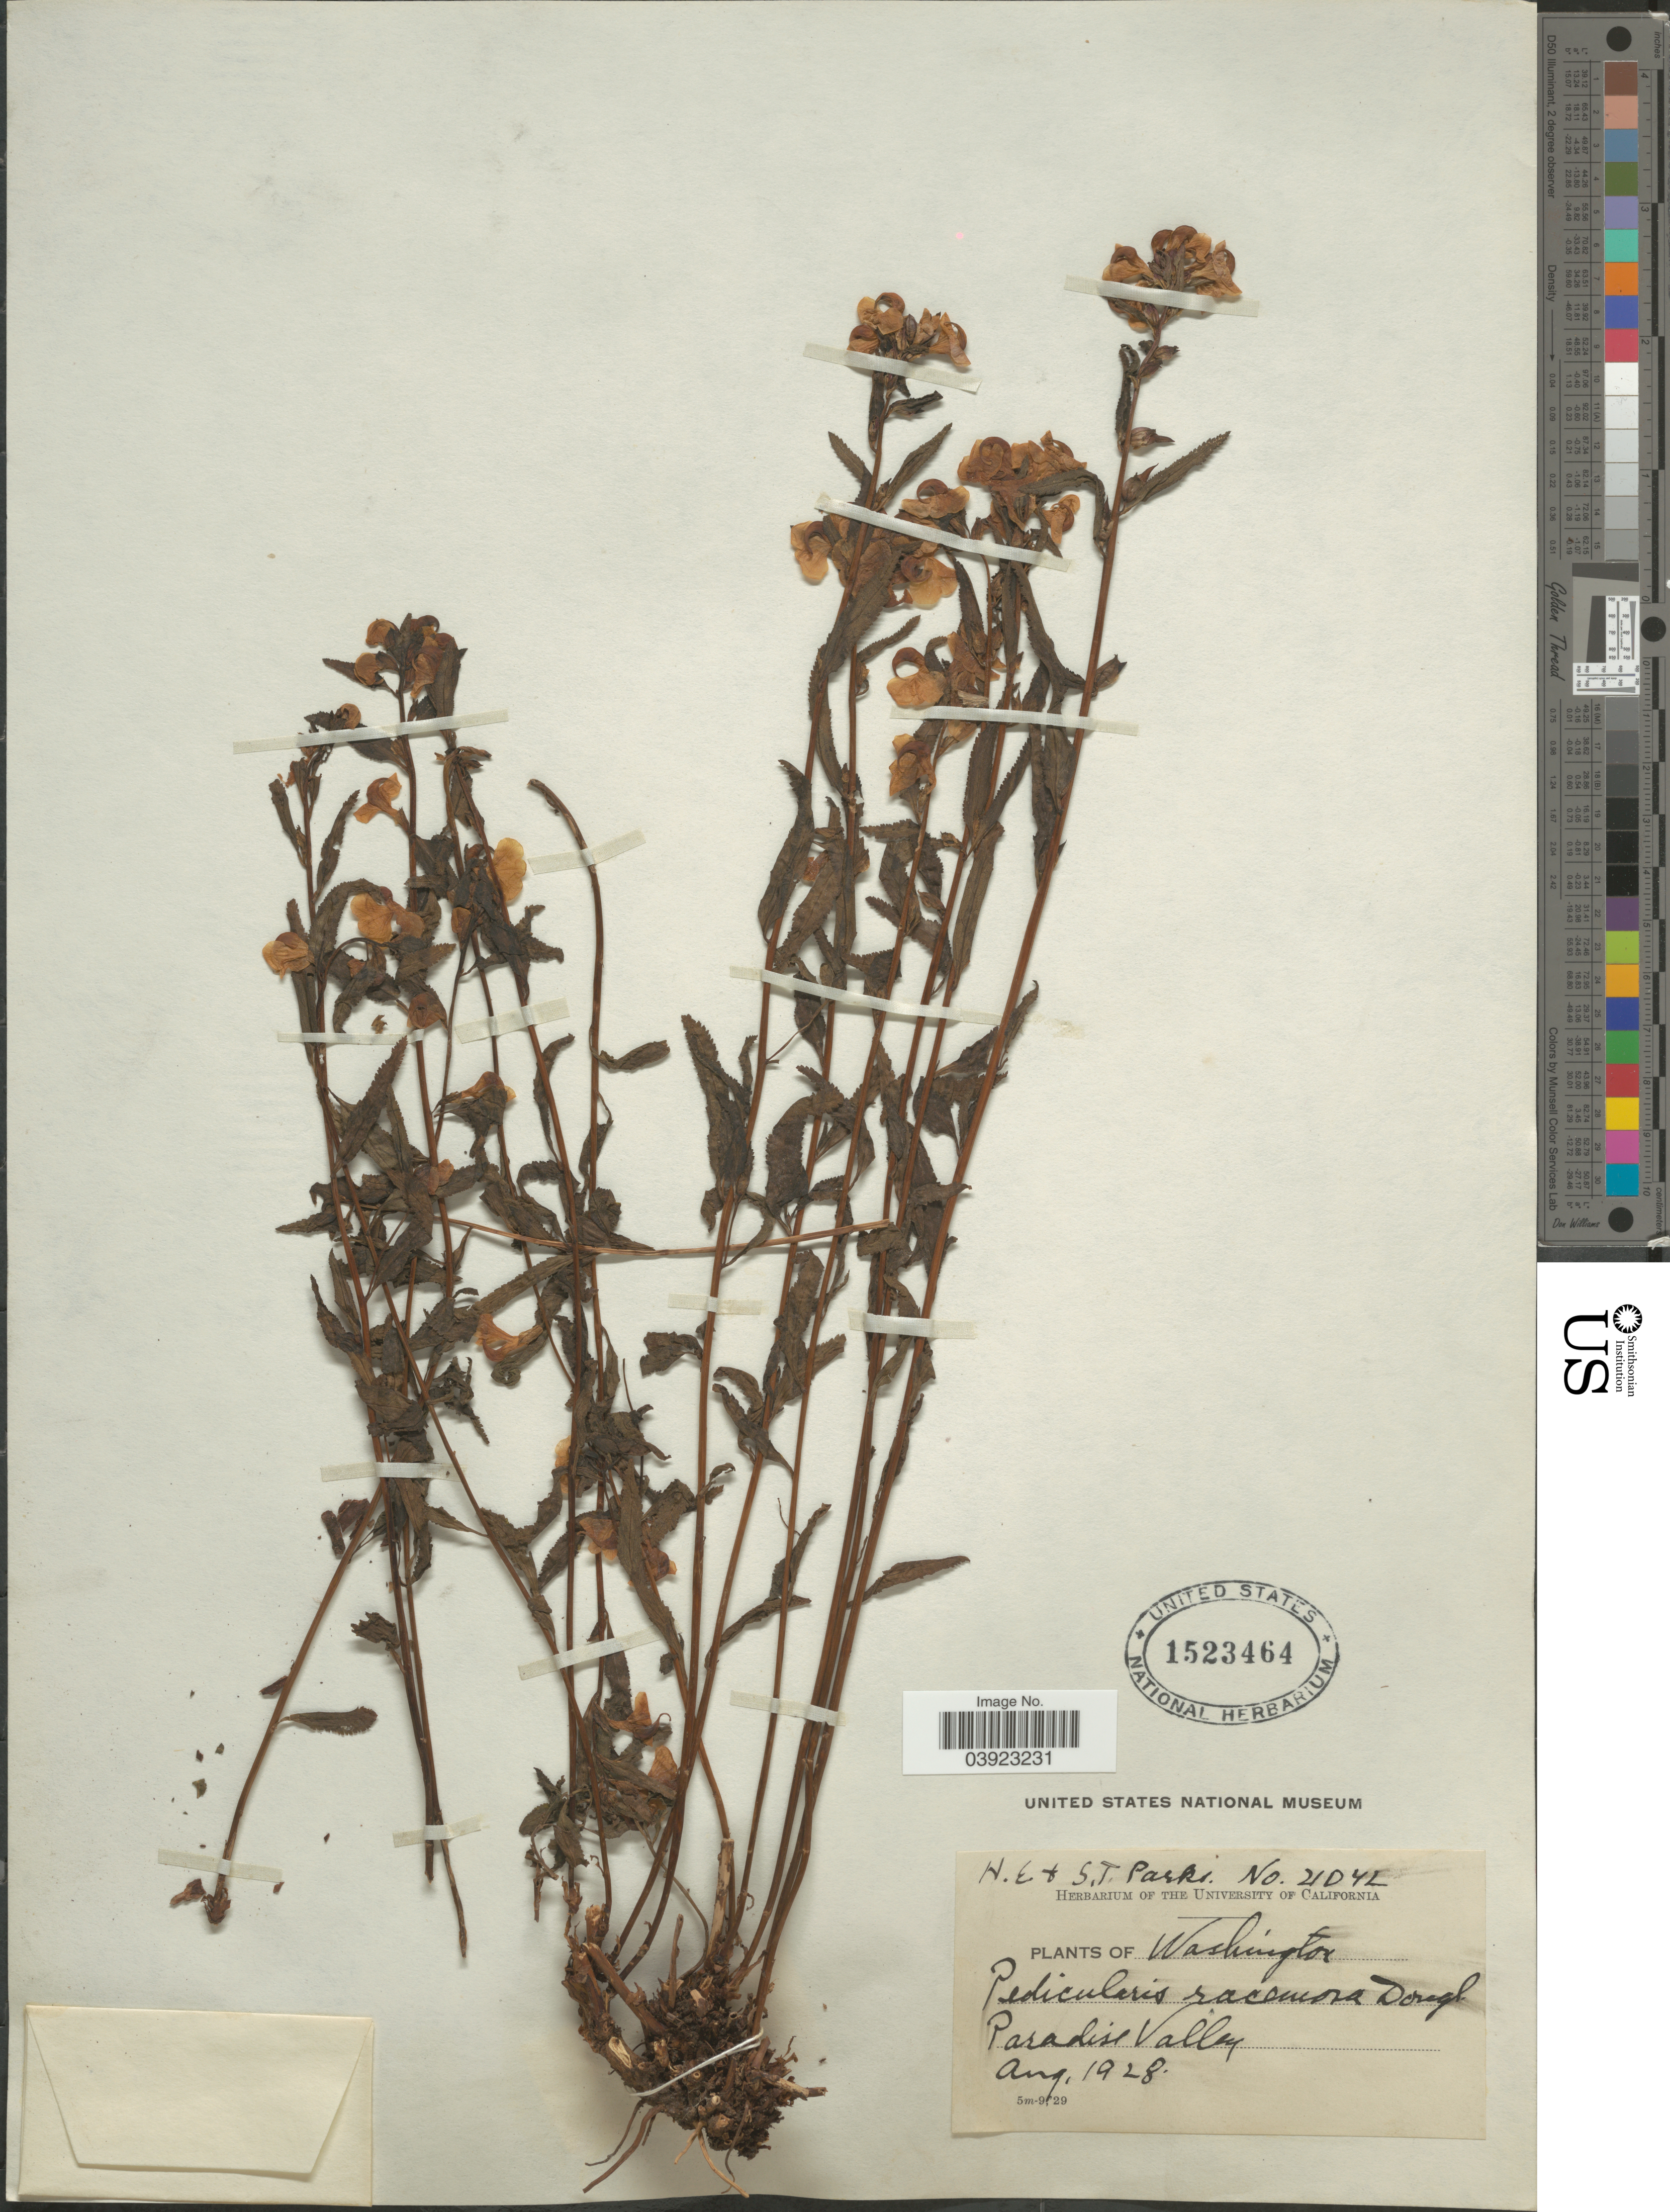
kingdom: Plantae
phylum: Tracheophyta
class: Magnoliopsida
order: Lamiales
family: Orobanchaceae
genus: Pedicularis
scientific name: Pedicularis racemosa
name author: Douglas ex Benth.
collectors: H. E. Parks & S. Parks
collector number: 21042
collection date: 1928-08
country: United States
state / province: Washington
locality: Paradise Valley.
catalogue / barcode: US 1523464